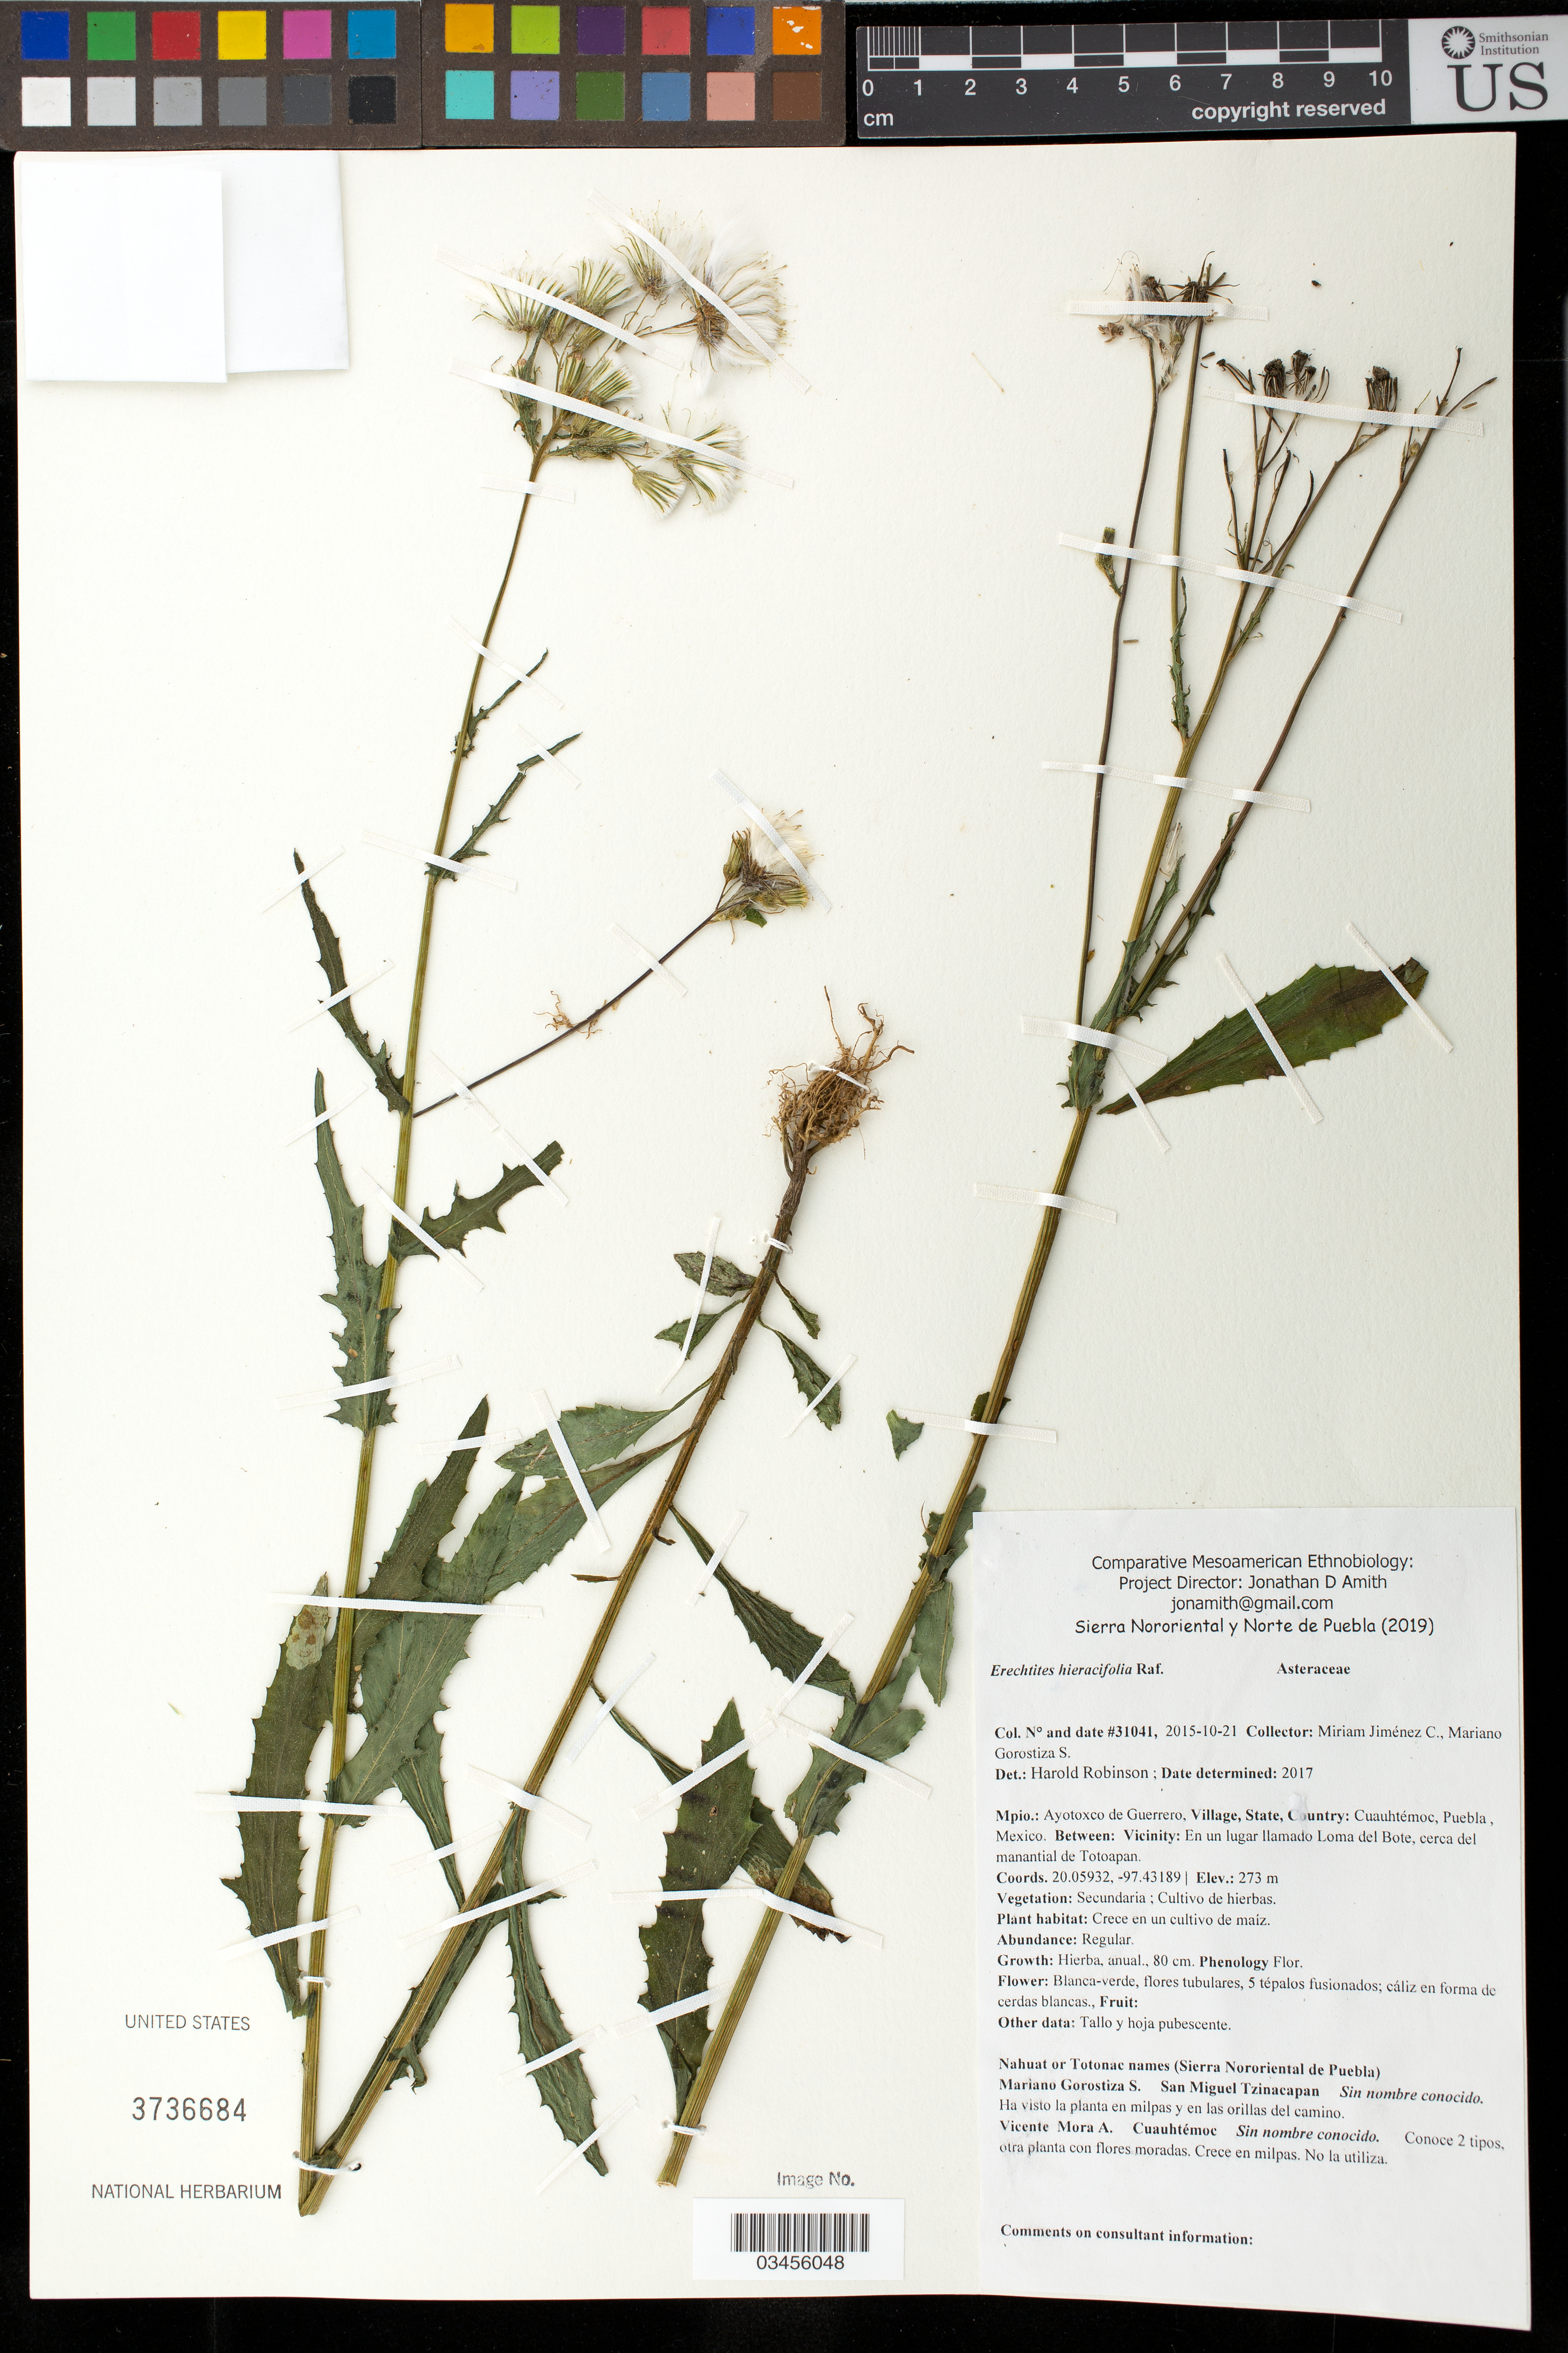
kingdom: Plantae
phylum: Tracheophyta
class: Magnoliopsida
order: Asterales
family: Asteraceae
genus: Erechtites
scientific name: Erechtites hieraciifolius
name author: (L.) Raf. ex DC.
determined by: Robinson, Harold E., (US)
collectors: M. Jiménez Chimil & M. Gorostiza S.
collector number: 31041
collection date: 2015-10-21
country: México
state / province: Puebla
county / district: Ayotoxco de Guerrero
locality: PUEBLO: Cuauhtémoc; LOCALIDAD EXACTA: Loma El Bote, cerca del manantial de Totoapan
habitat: Cultivo de hierbas | En un cultivo de maíz.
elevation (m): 273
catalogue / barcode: US 3736684